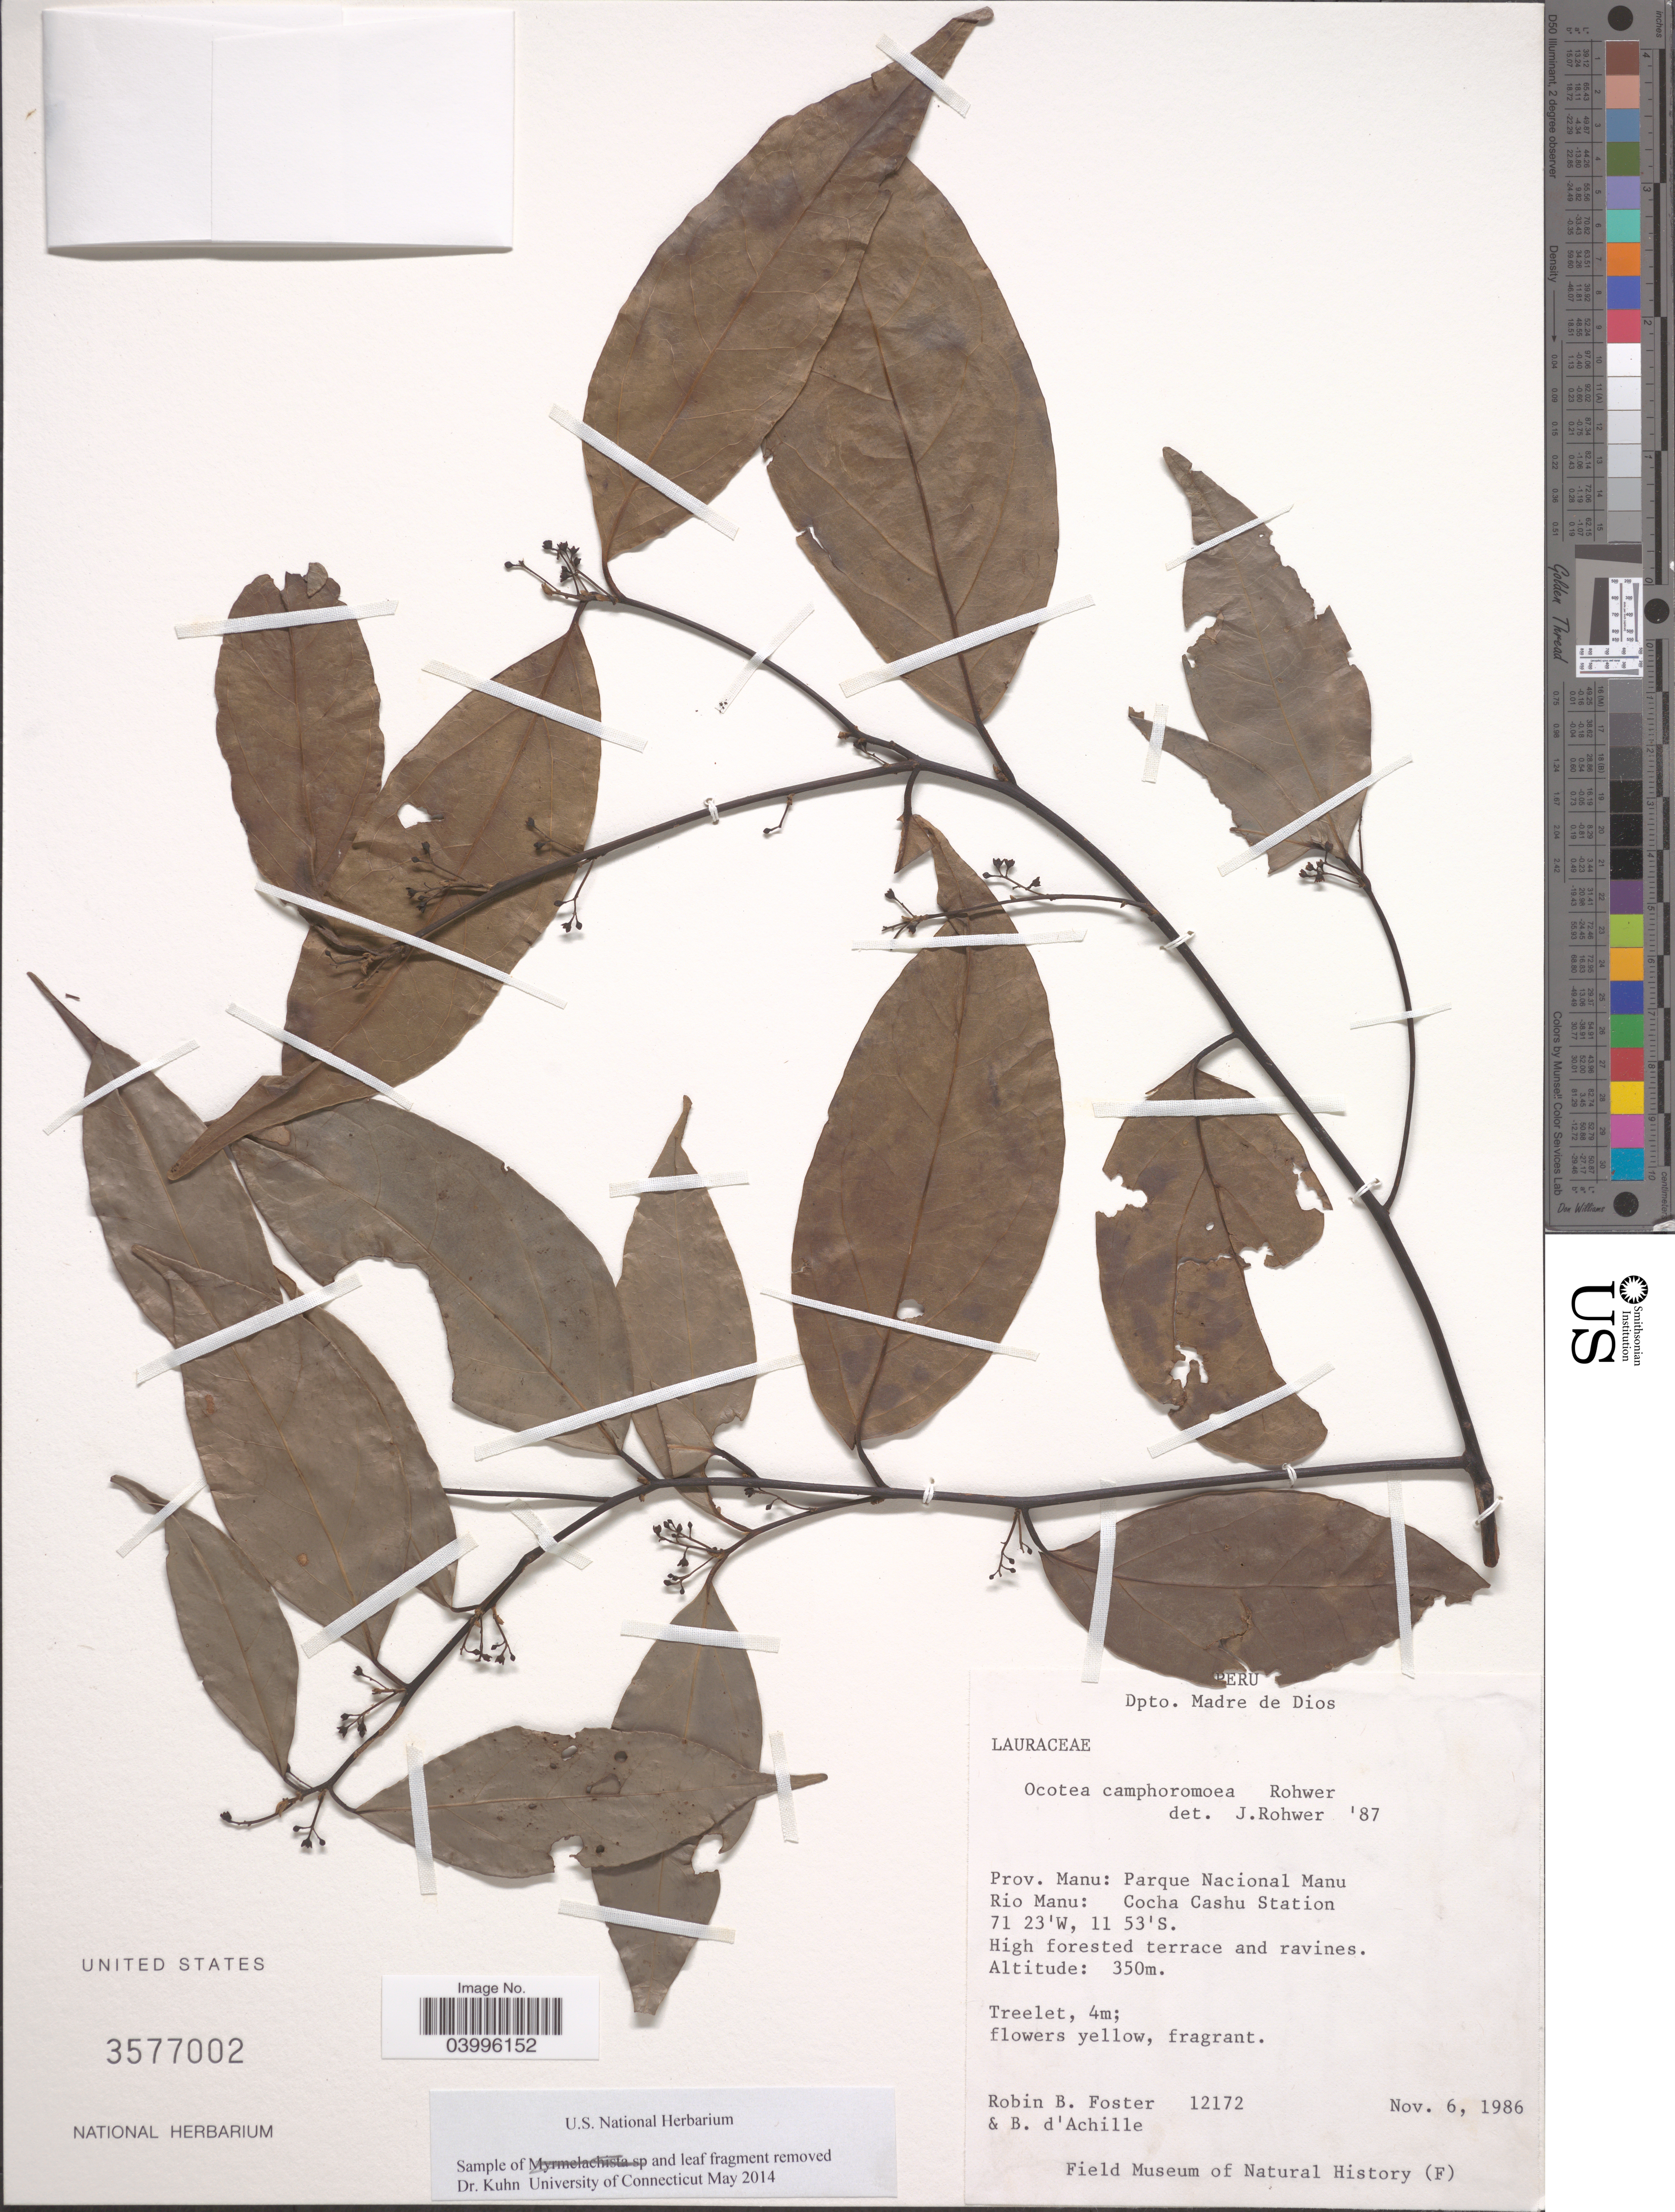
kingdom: Plantae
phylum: Tracheophyta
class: Magnoliopsida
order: Laurales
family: Lauraceae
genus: Ocotea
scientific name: Ocotea camphoromoea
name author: Rohwer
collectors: R. B. Foster & B. d'Achille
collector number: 12172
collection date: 1986-11-06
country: Peru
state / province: Madre de Dios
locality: Dpto. Madre de Dios. Prov. Manu: Parque Nacional Manu. Rio Manu: Cocha Cashu Station.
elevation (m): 350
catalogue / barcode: US 3577002